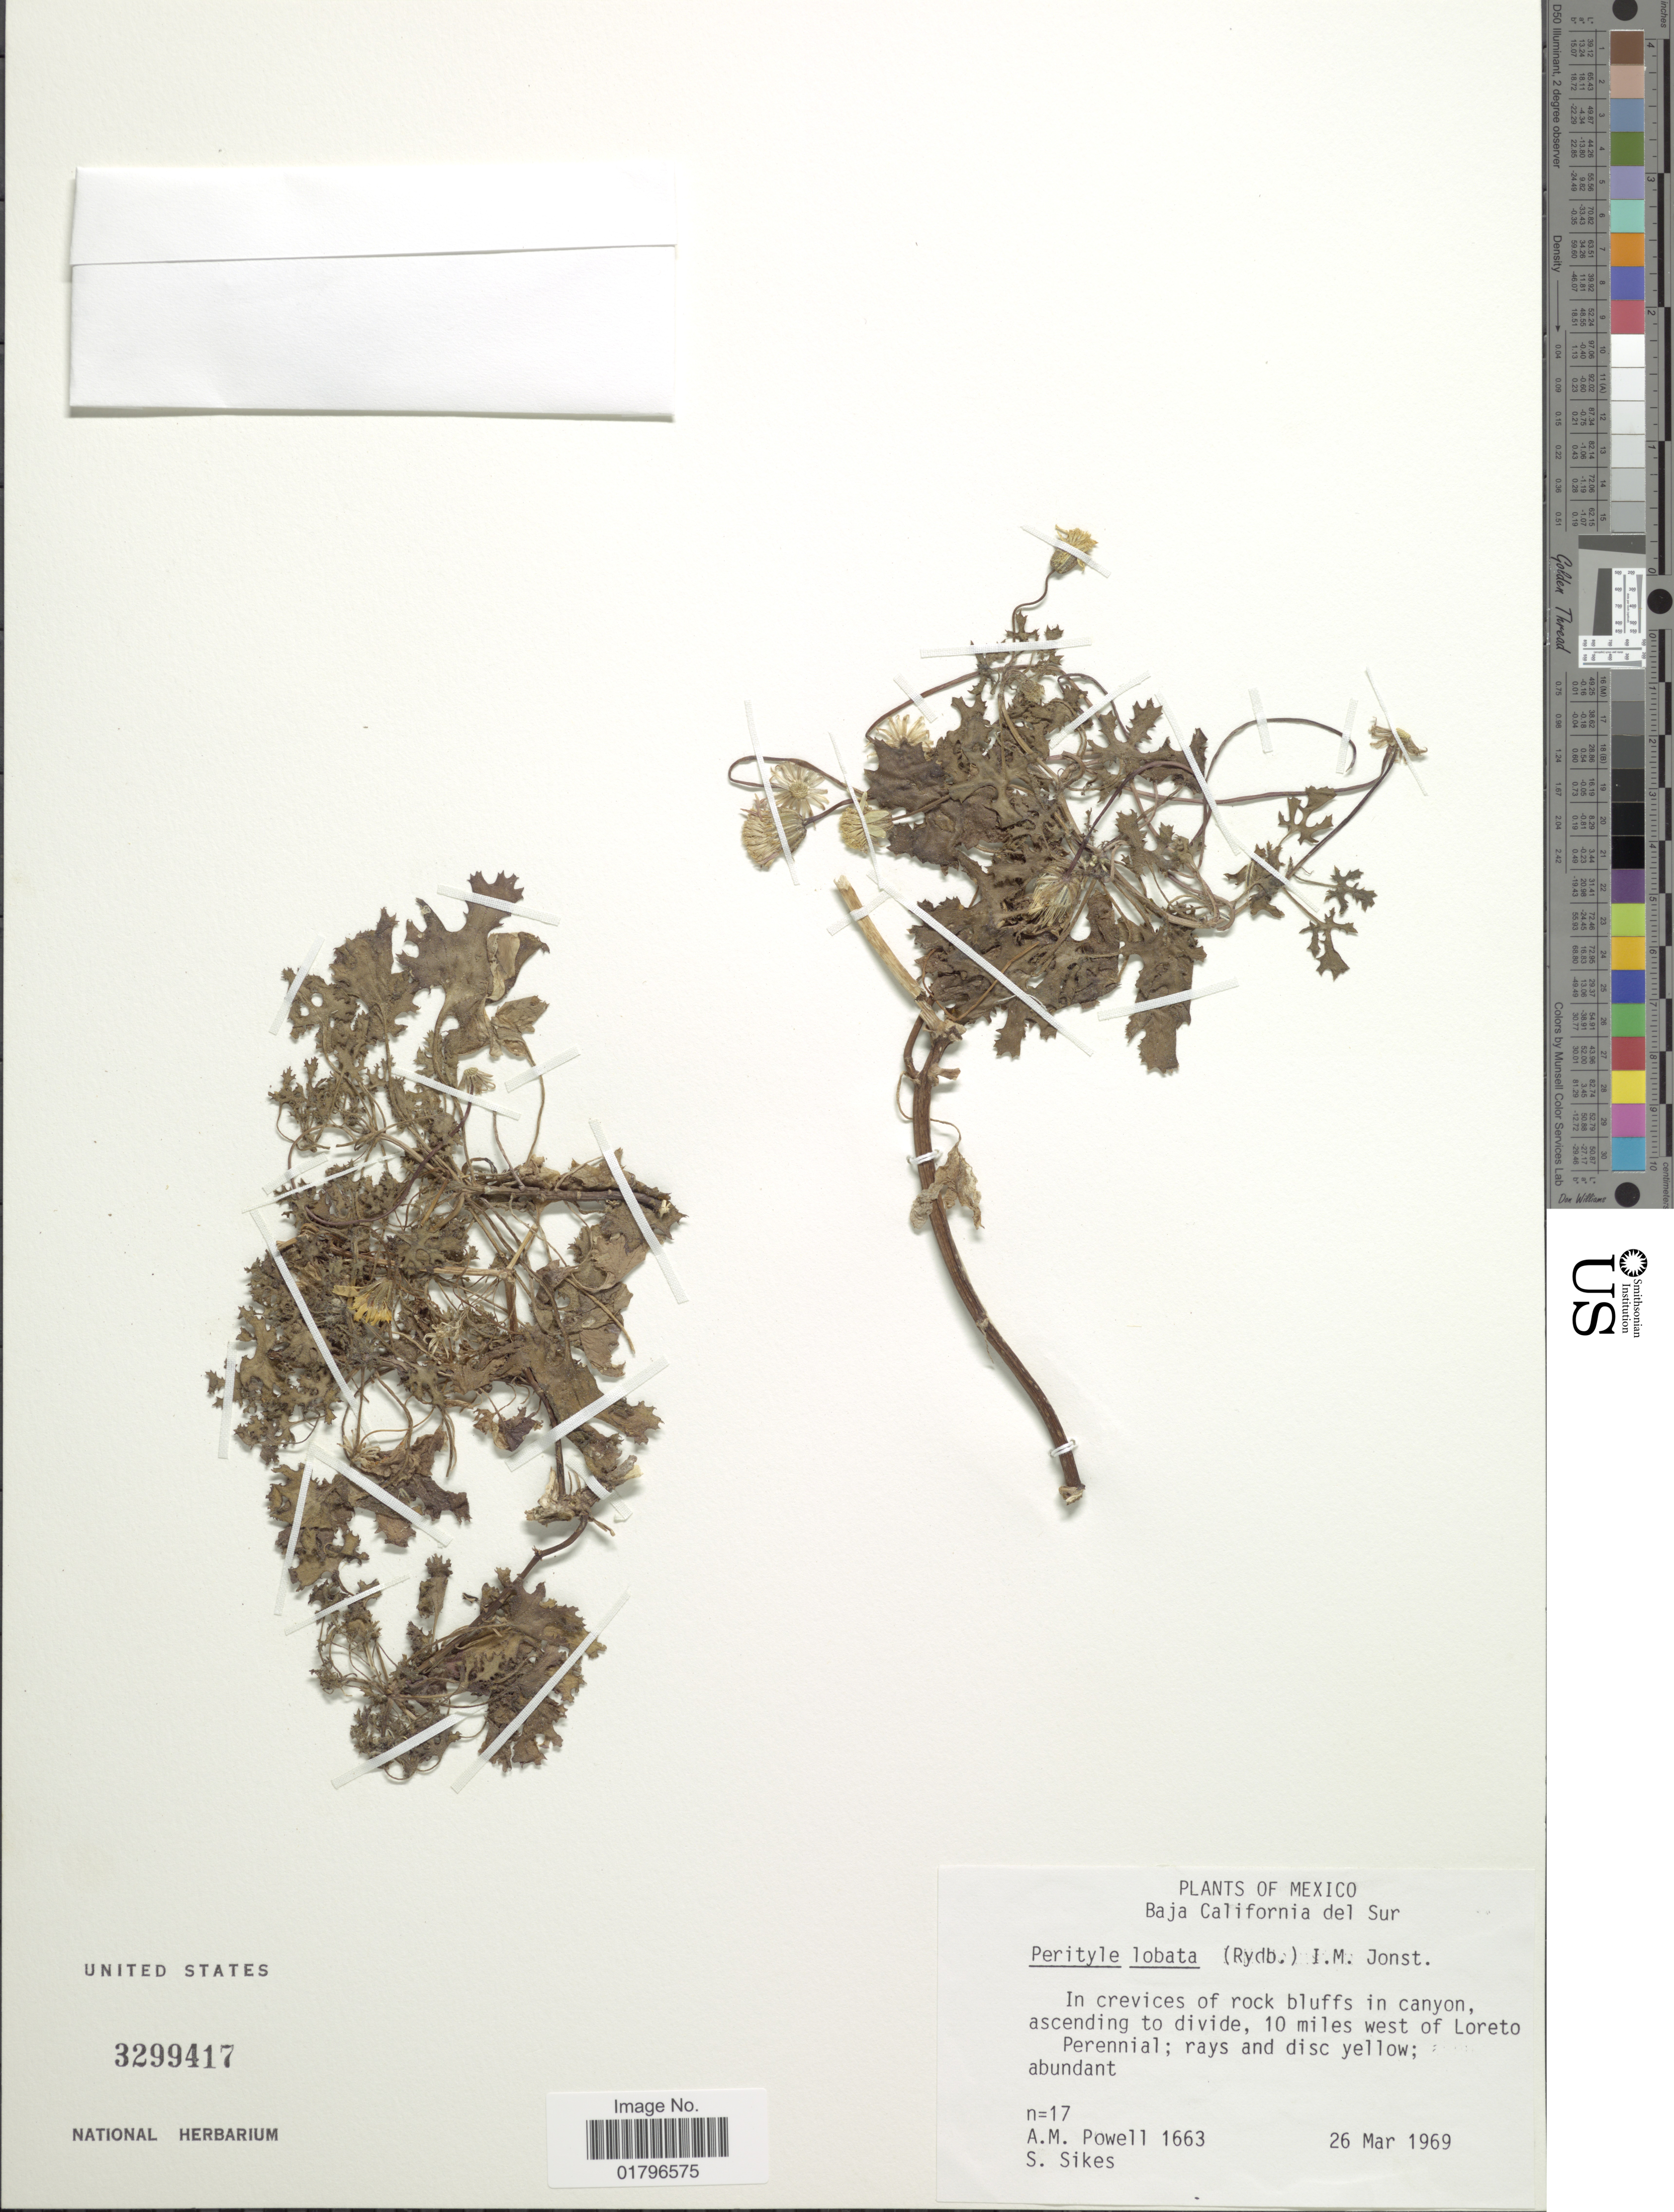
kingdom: Plantae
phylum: Tracheophyta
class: Magnoliopsida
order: Asterales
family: Asteraceae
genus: Perityle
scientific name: Perityle lobata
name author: (Rydb.) I.M. Johnst.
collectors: A. M. Powell & S. Sikes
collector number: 1663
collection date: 1969-03-26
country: Mexico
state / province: Baja California Sur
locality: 10 miles west of Loreto Perennial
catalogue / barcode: US 3299417